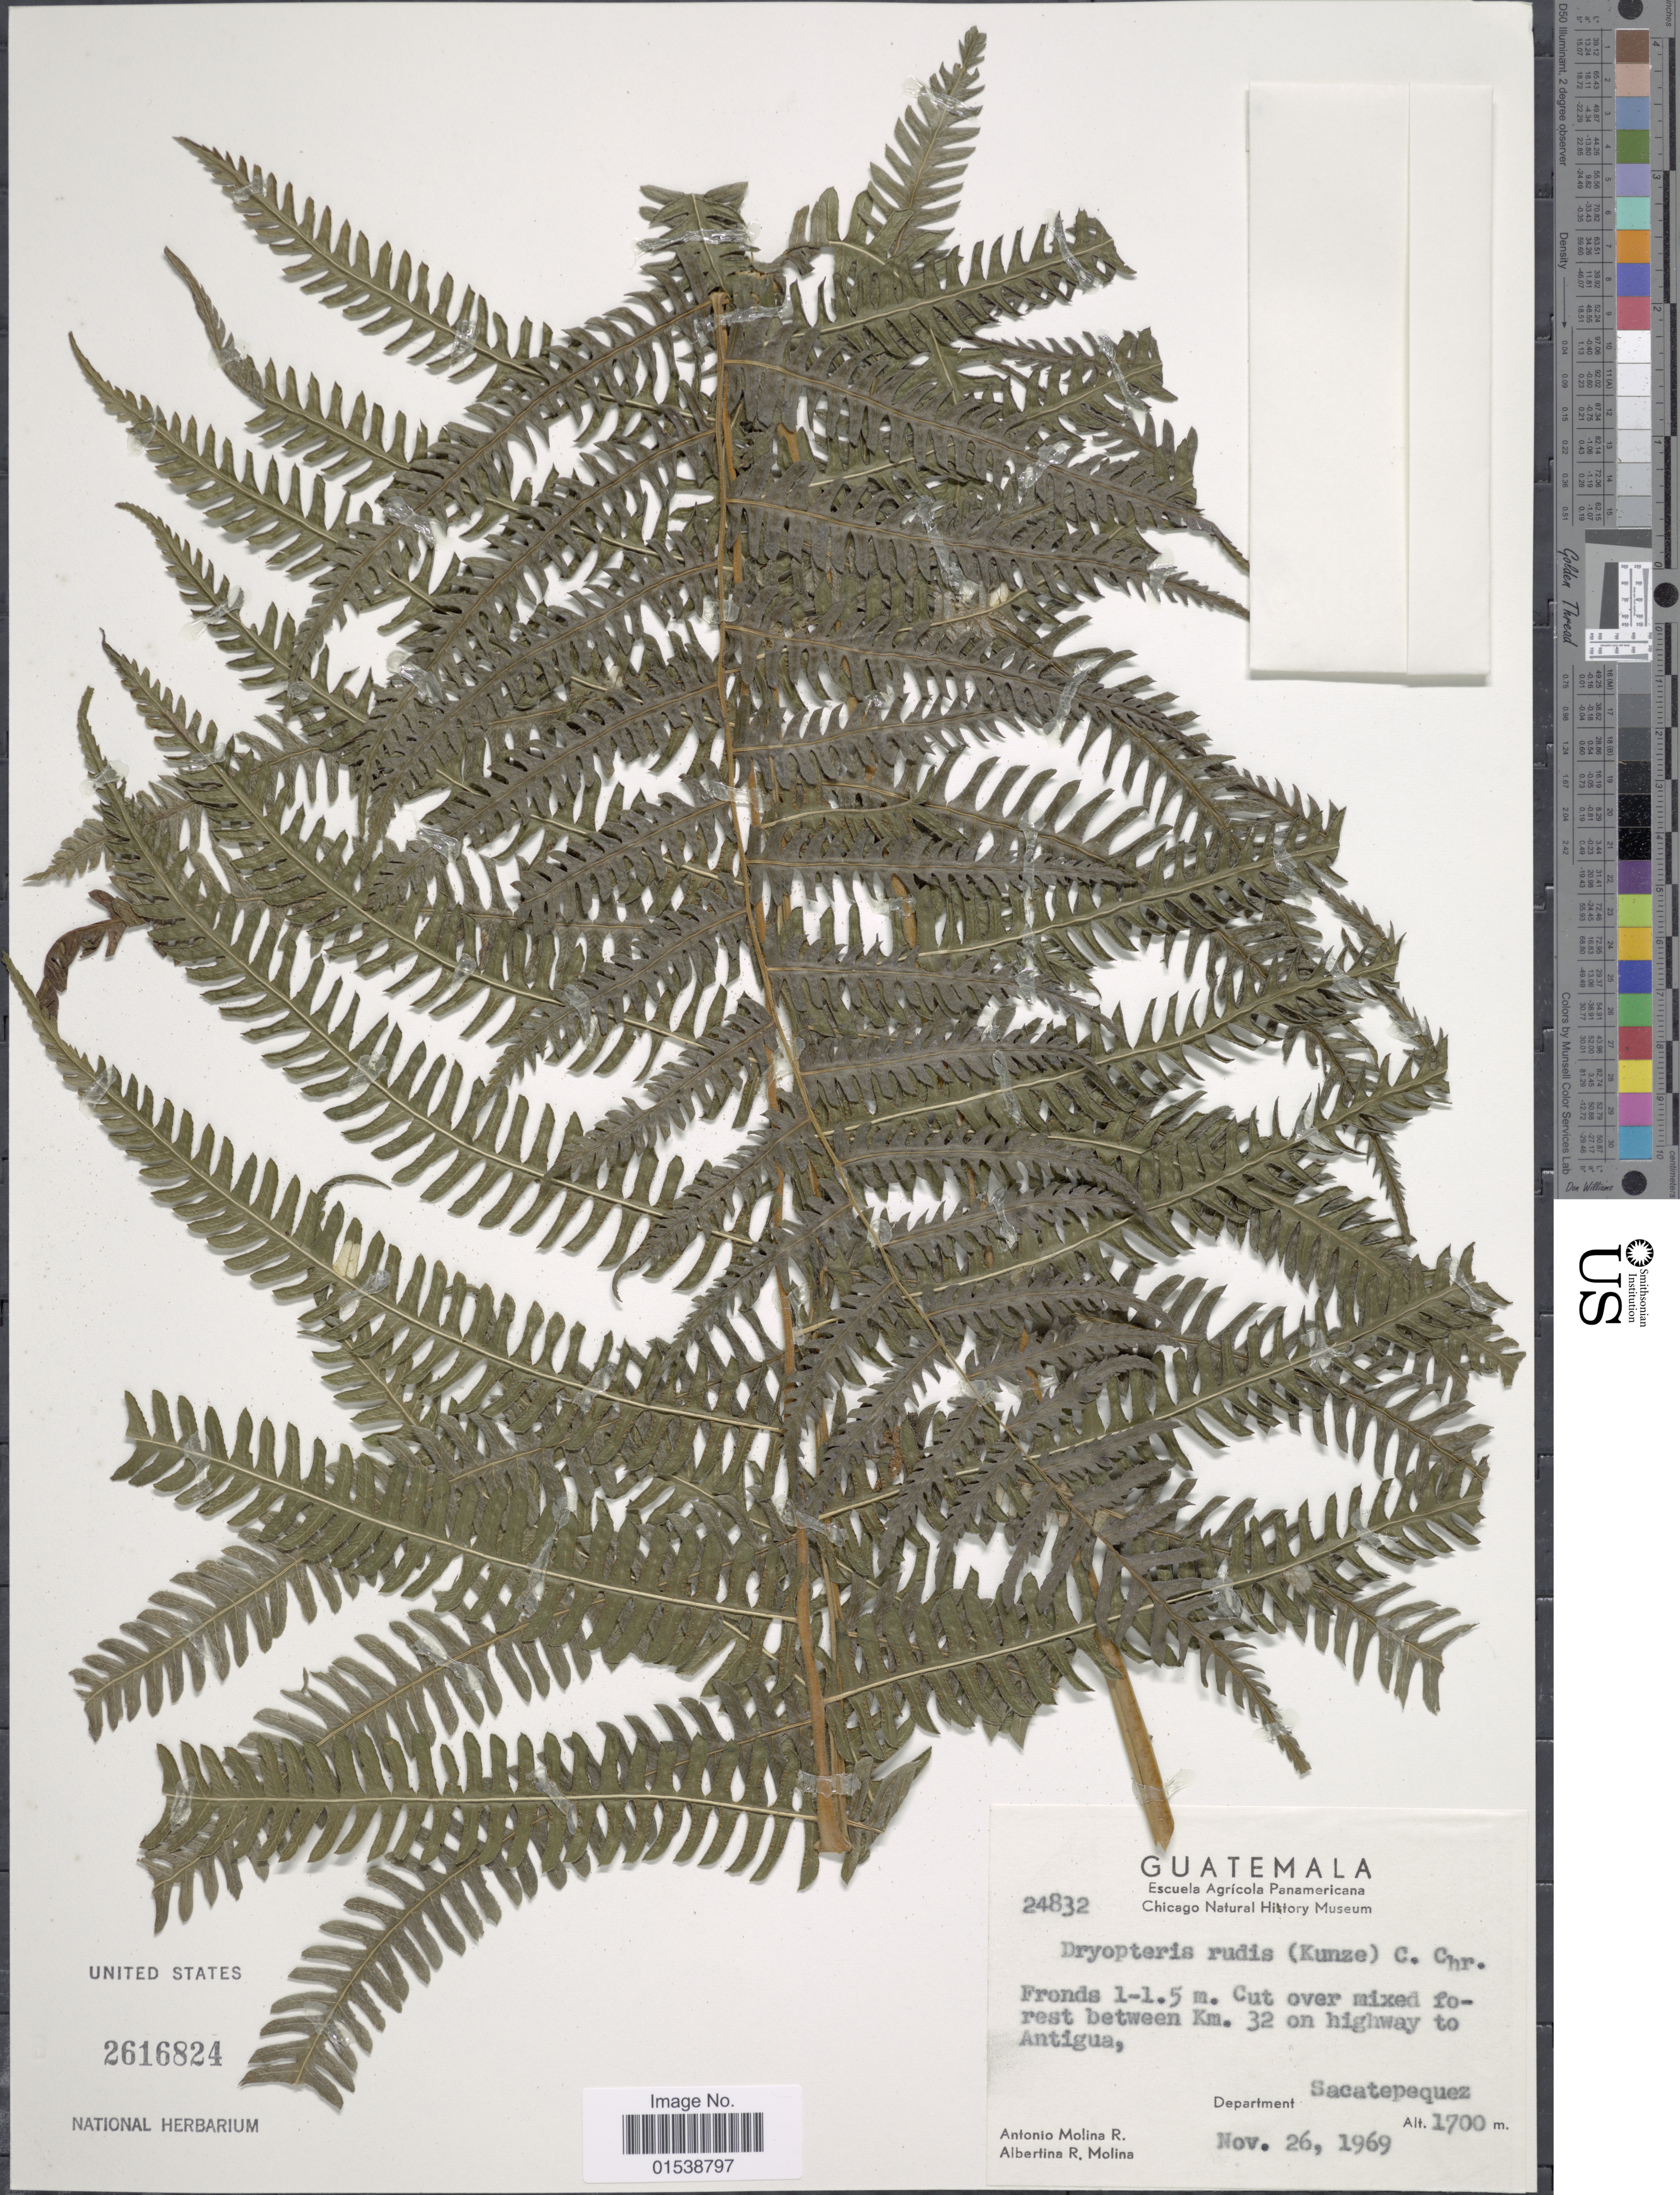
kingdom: Plantae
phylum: Tracheophyta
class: Polypodiopsida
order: Polypodiales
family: Thelypteridaceae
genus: Amauropelta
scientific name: Amauropelta rudis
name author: (Kunze) Pic. Serm.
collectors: A. Molina R. & A. R. Molina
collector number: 24832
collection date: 1969-11-26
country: Guatemala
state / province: Sacatepéquez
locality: Cut over mixed forest between Km 32 on highway to Antigua, Department Sacatepequez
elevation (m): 1700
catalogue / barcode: US 2616824